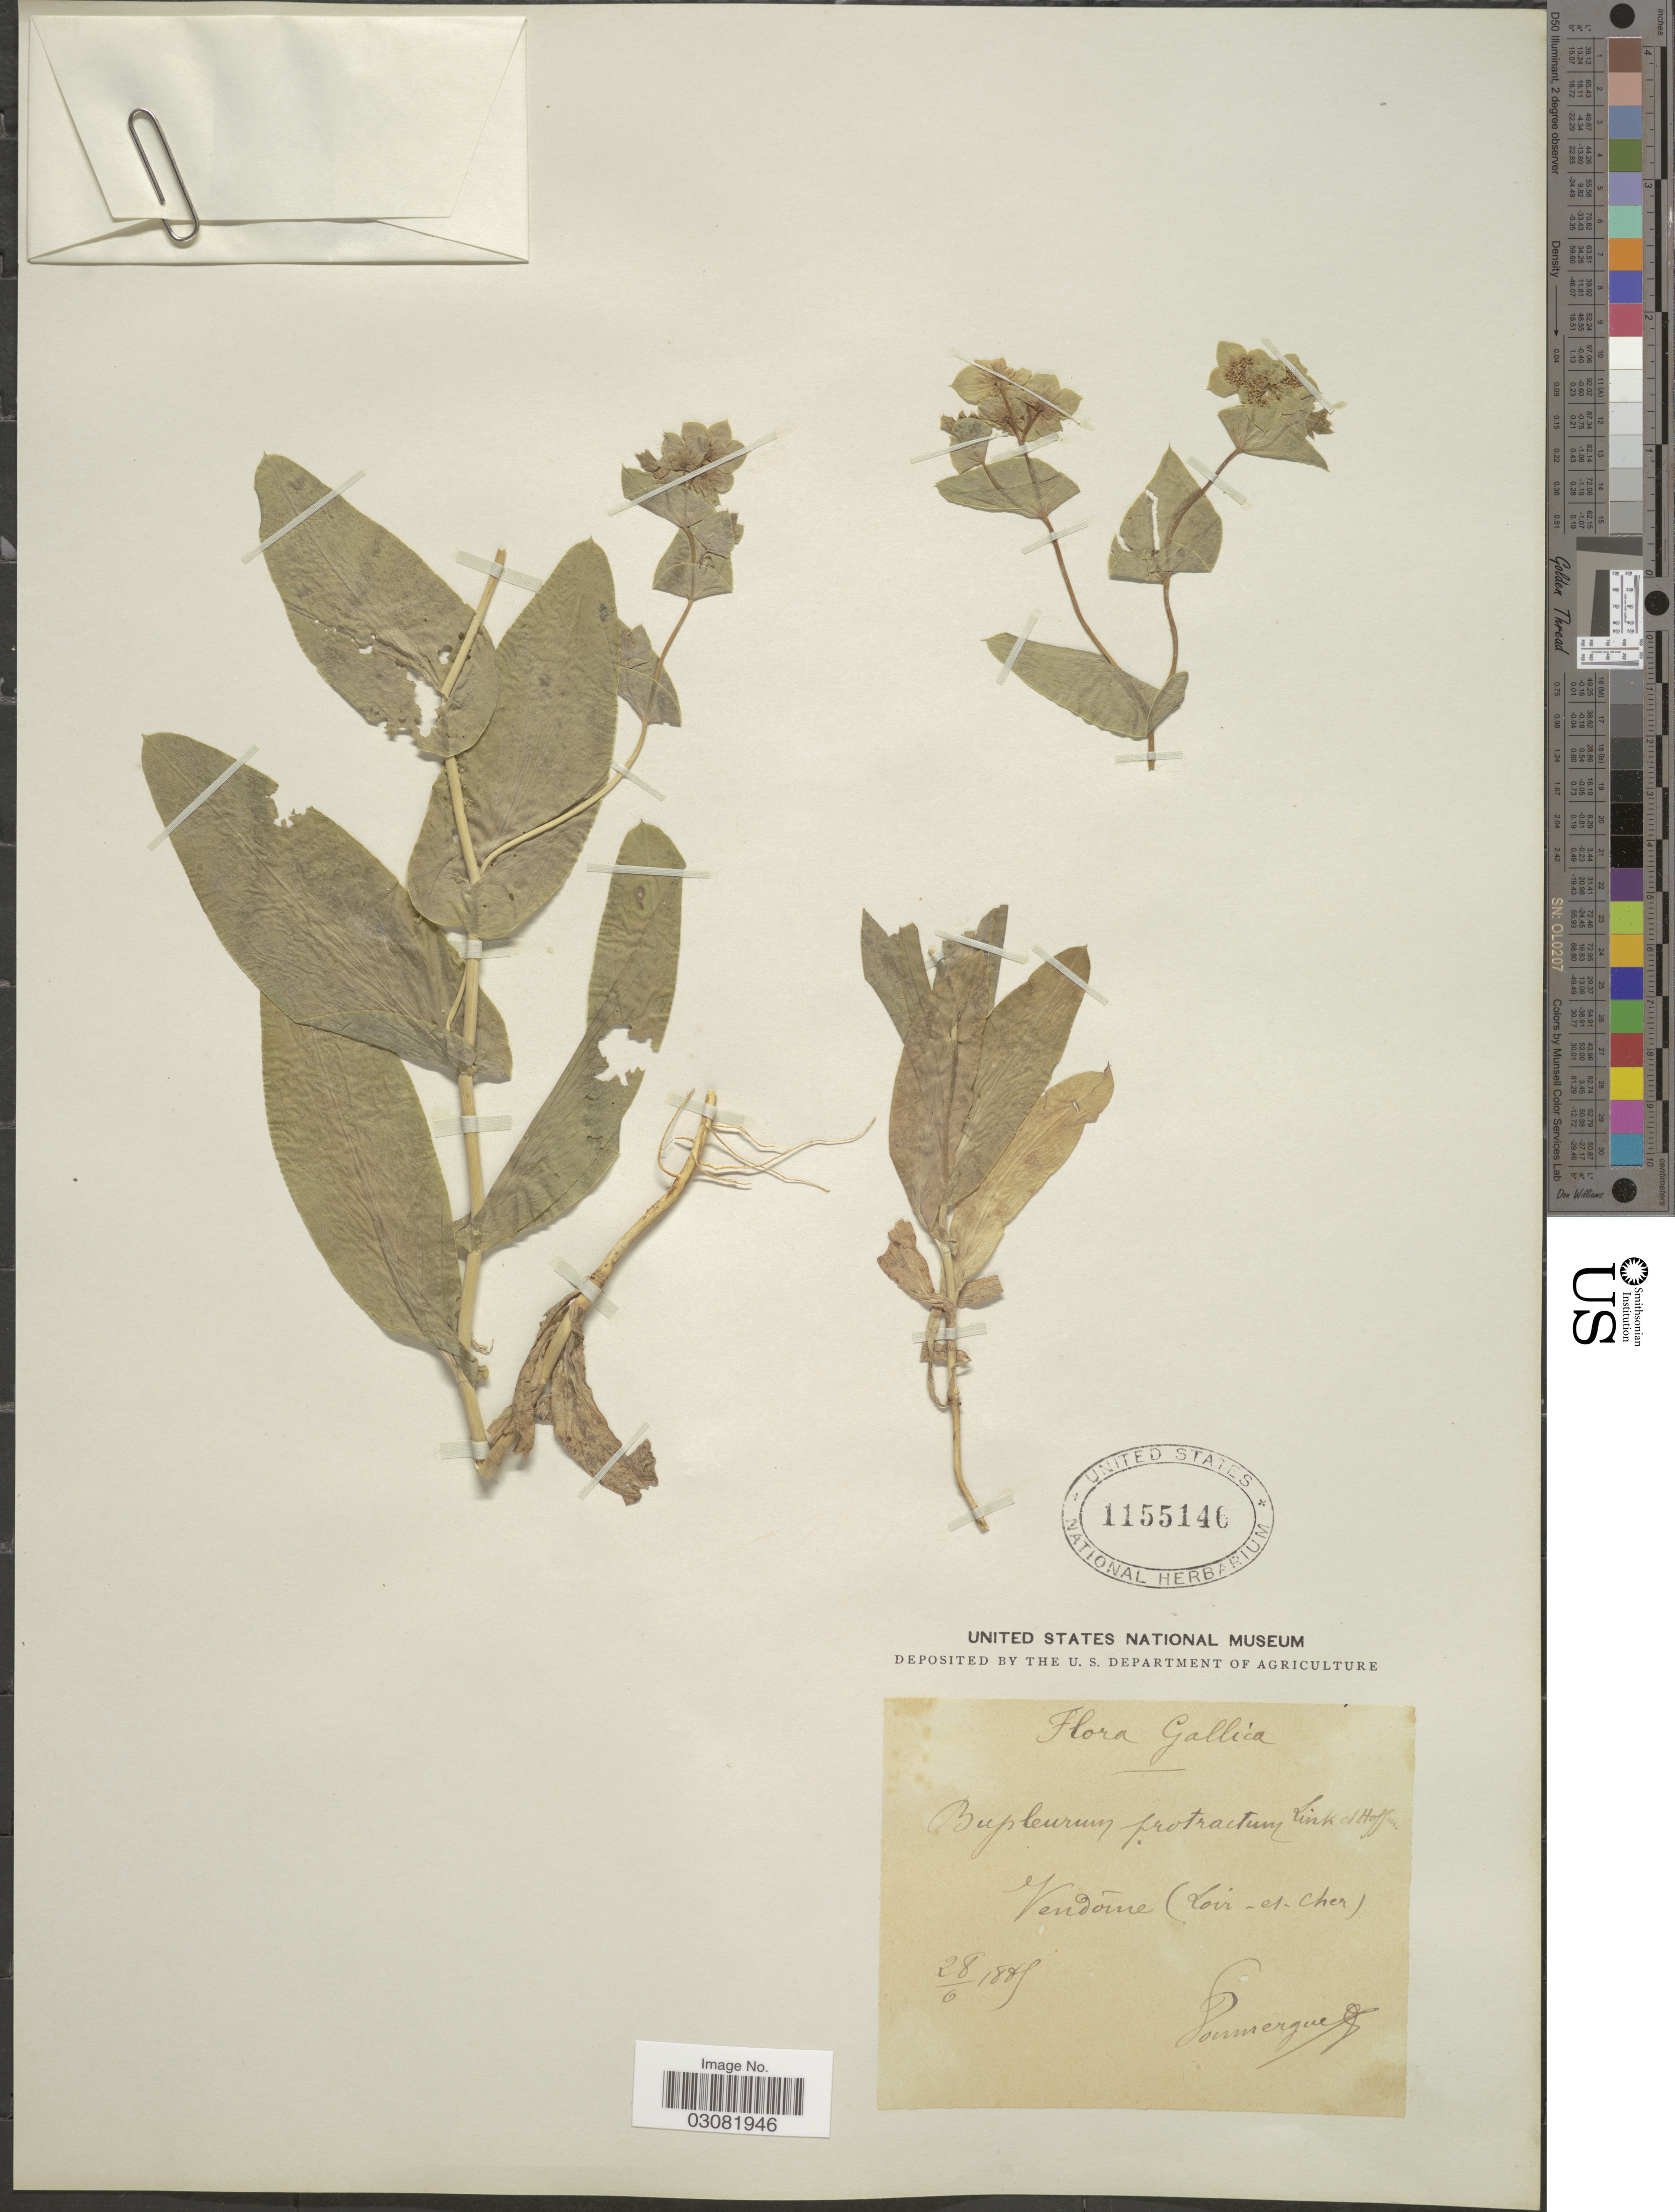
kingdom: Plantae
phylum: Tracheophyta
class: Magnoliopsida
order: Apiales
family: Apiaceae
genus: Bupleurum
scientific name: Bupleurum subovatum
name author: Link ex Spreng.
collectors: F. Doumergue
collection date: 1865-06-28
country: France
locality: Gallica. Vendôme (Loir-et-cher).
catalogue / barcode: US 1155146